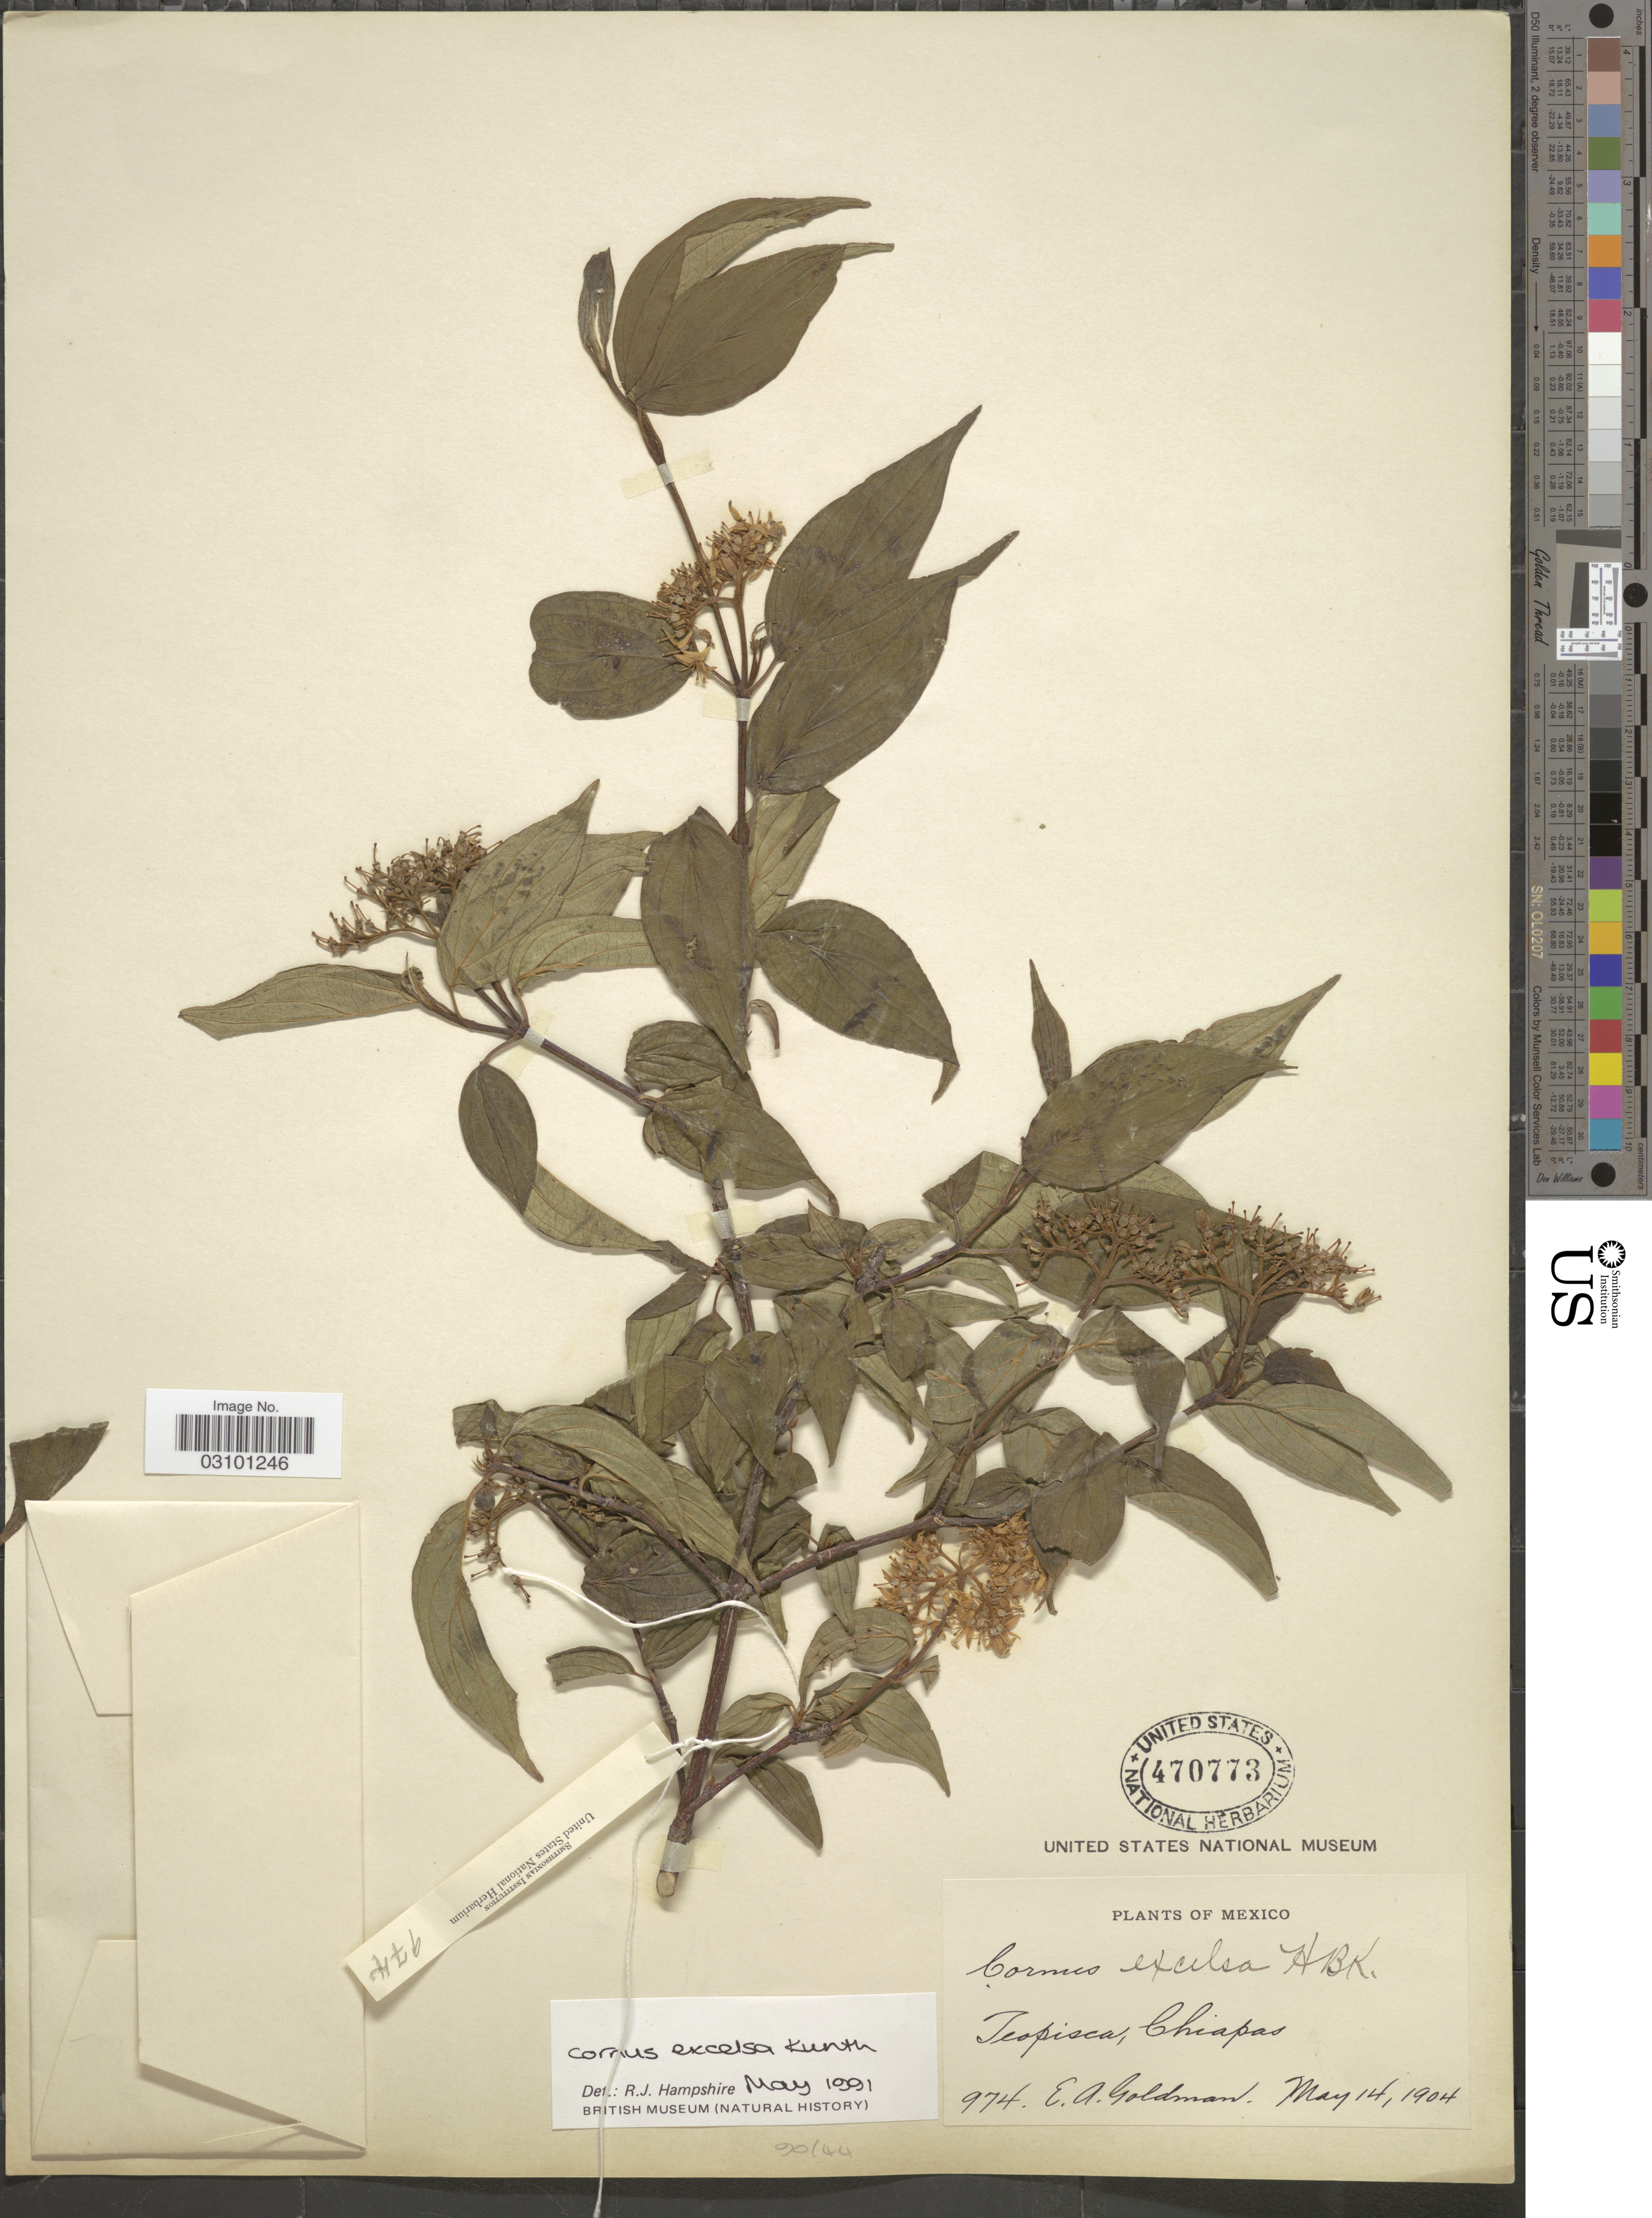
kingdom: Plantae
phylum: Tracheophyta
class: Magnoliopsida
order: Cornales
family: Cornaceae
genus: Cornus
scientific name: Cornus excelsa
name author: Kunth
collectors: E. A. Goldman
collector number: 974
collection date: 1904-05-14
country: Mexico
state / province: Chiapas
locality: Teopisca.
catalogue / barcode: US 470773